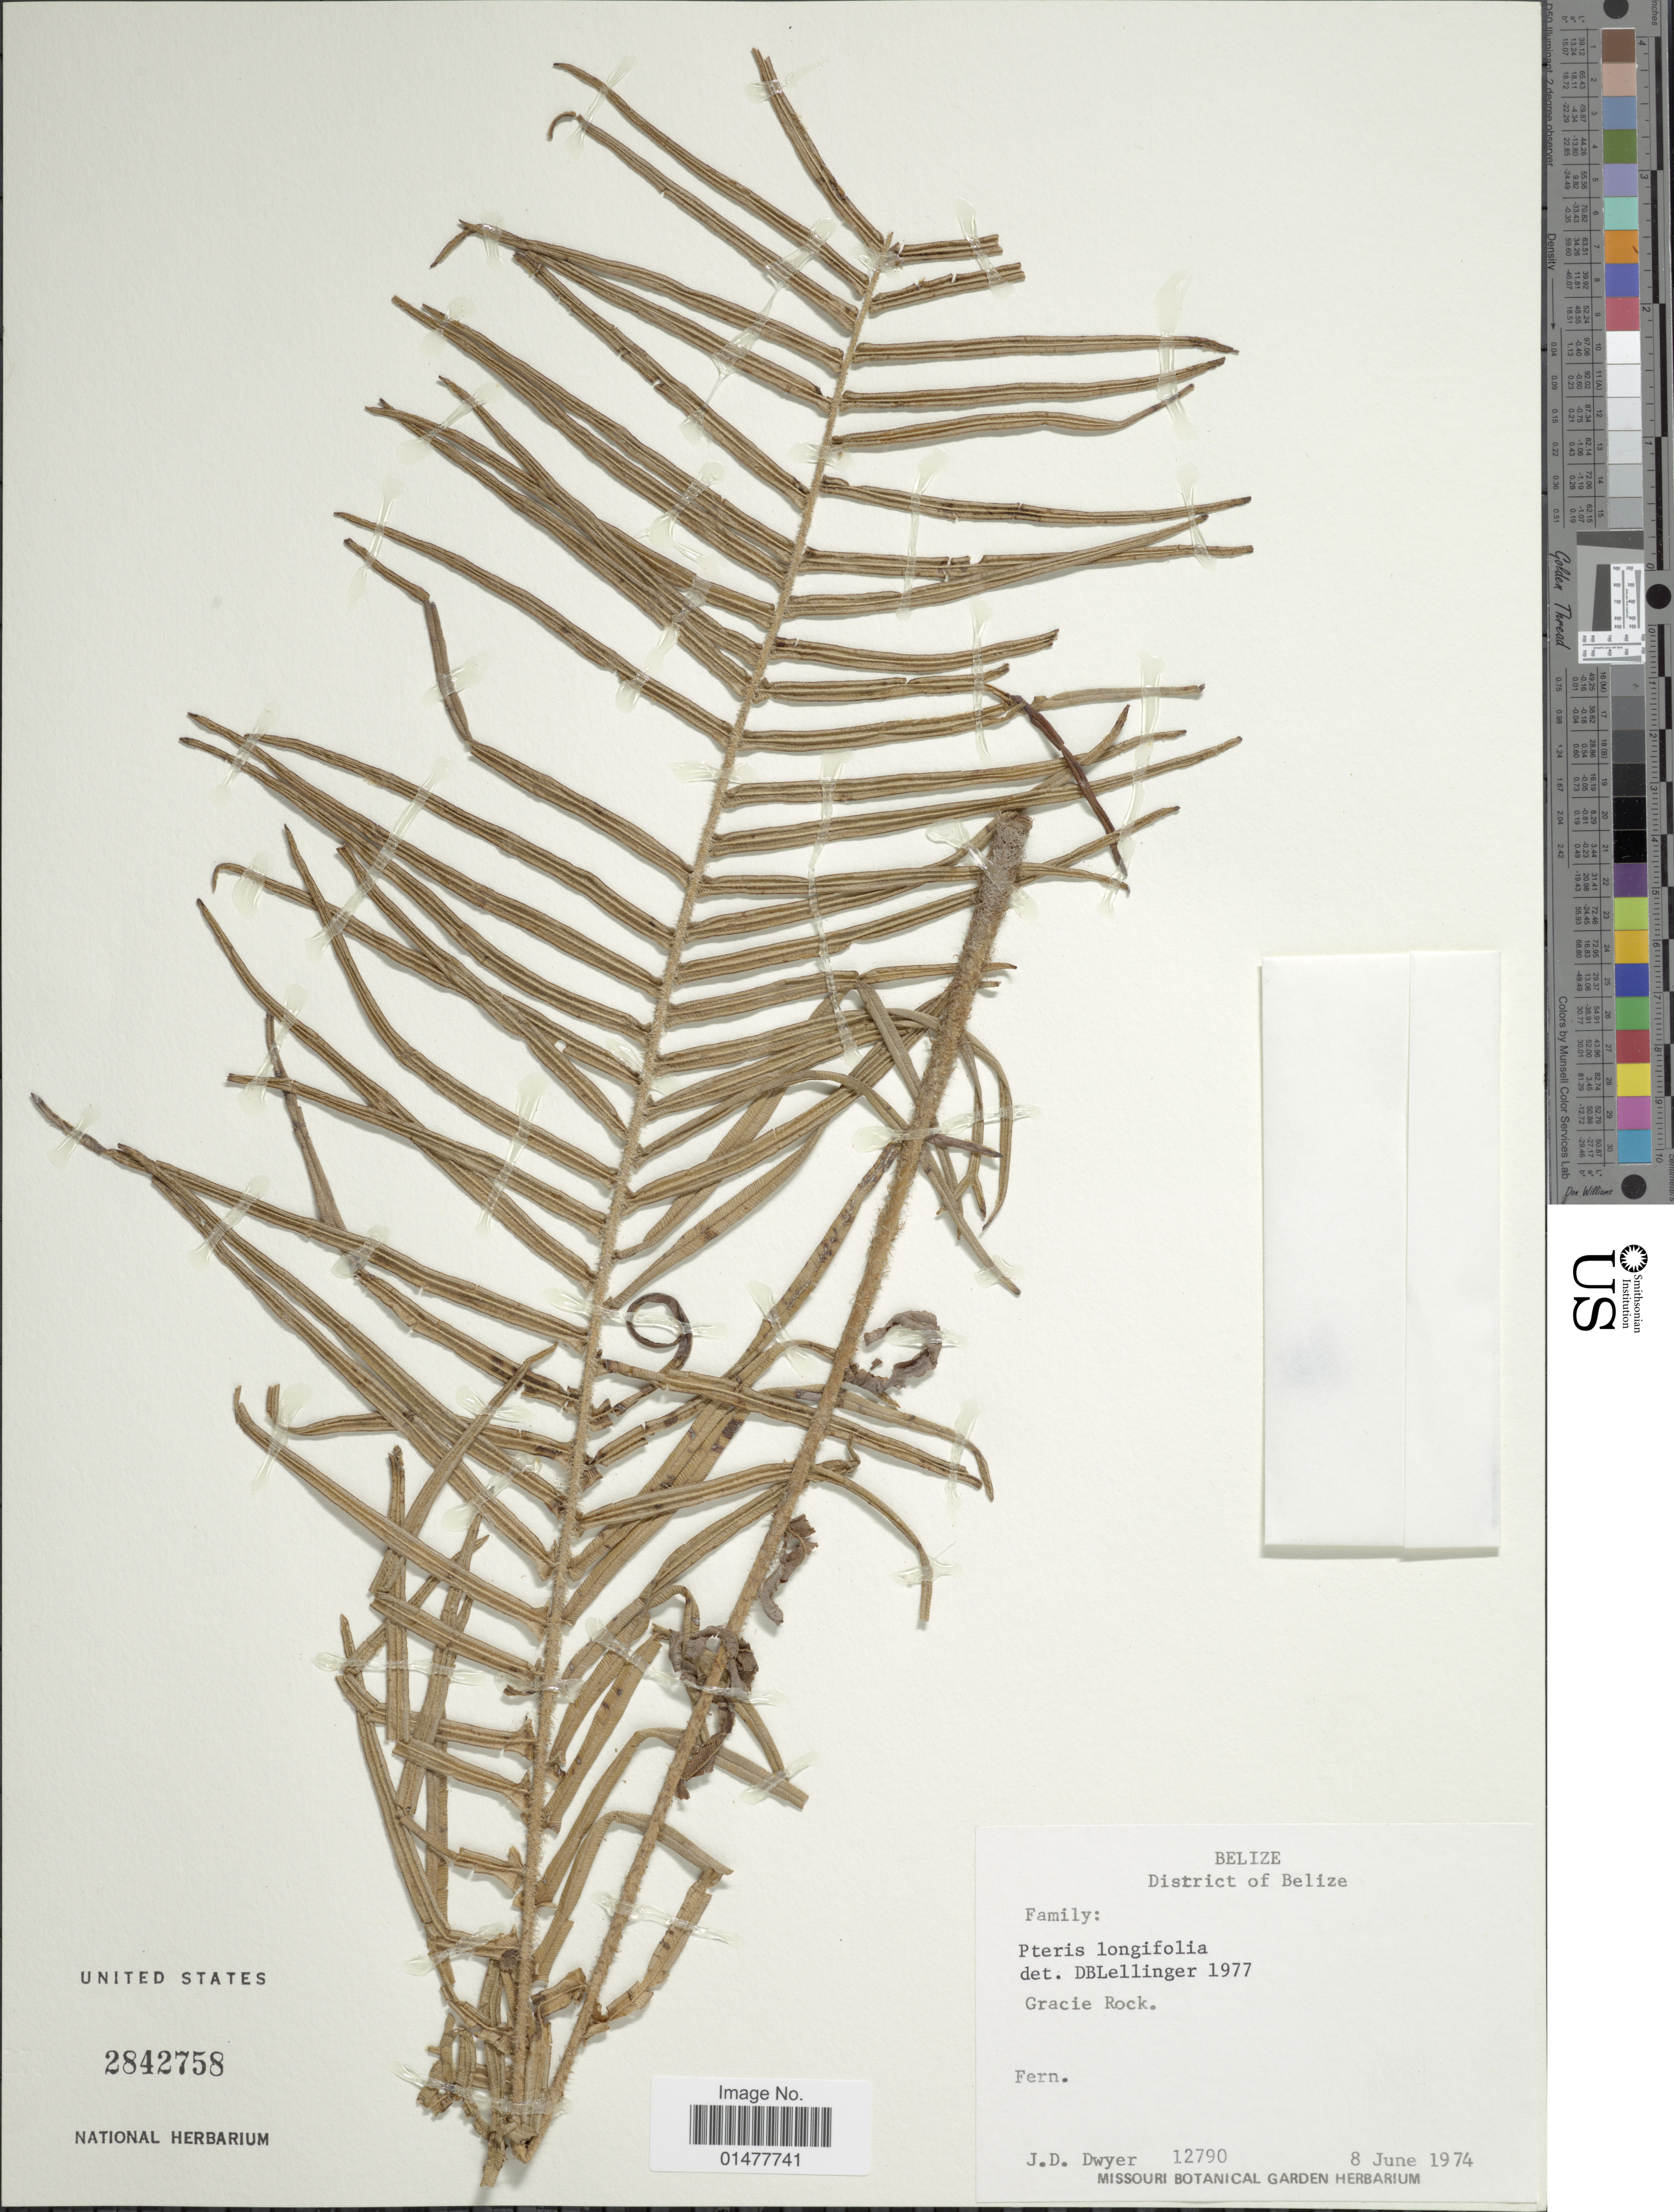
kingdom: Plantae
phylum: Tracheophyta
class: Polypodiopsida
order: Polypodiales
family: Pteridaceae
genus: Pteris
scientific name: Pteris longifolia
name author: L.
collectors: J. D. Dwyer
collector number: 12790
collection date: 1974-06-08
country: Belize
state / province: Belize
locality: Gracie Rock.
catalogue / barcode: US 2842758